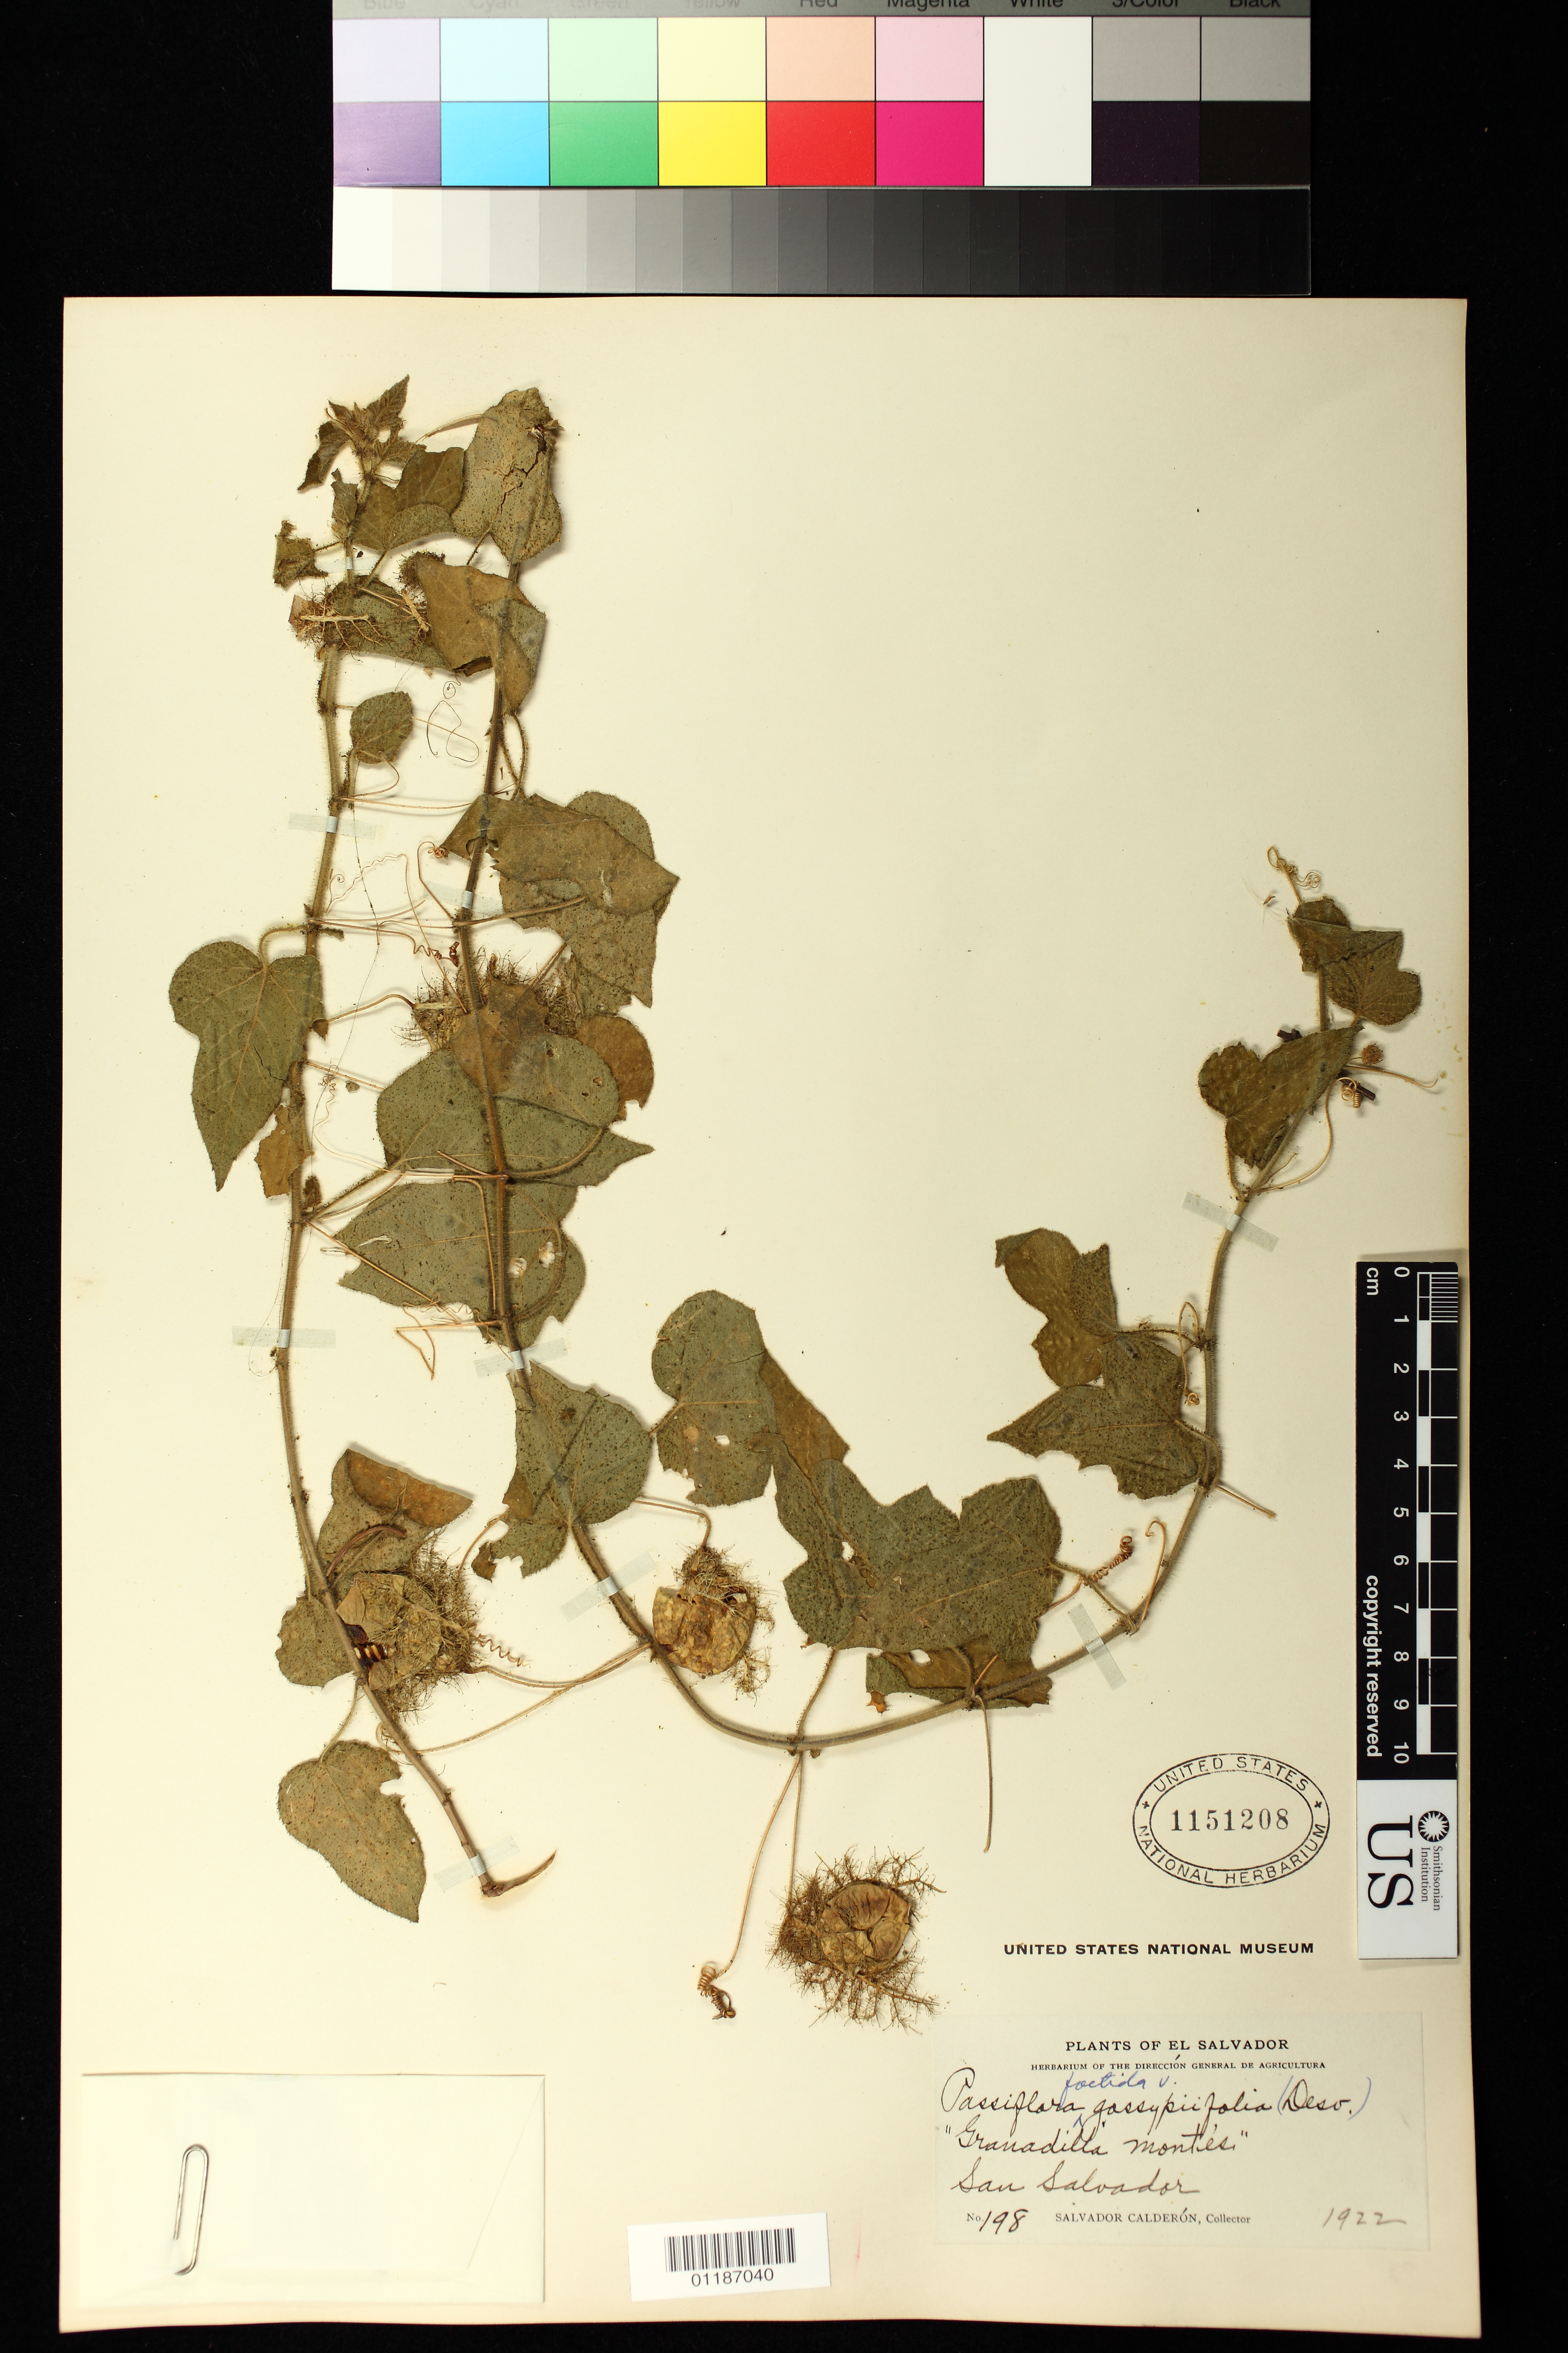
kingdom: Plantae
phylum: Tracheophyta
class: Magnoliopsida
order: Malpighiales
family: Passifloraceae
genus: Passiflora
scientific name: Passiflora foetida var. gossypiifolia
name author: (Desv.) Mast.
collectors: S. Calderón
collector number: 198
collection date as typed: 1922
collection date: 1922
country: El Salvador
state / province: San Salvador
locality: San salvador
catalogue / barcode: US 1151208